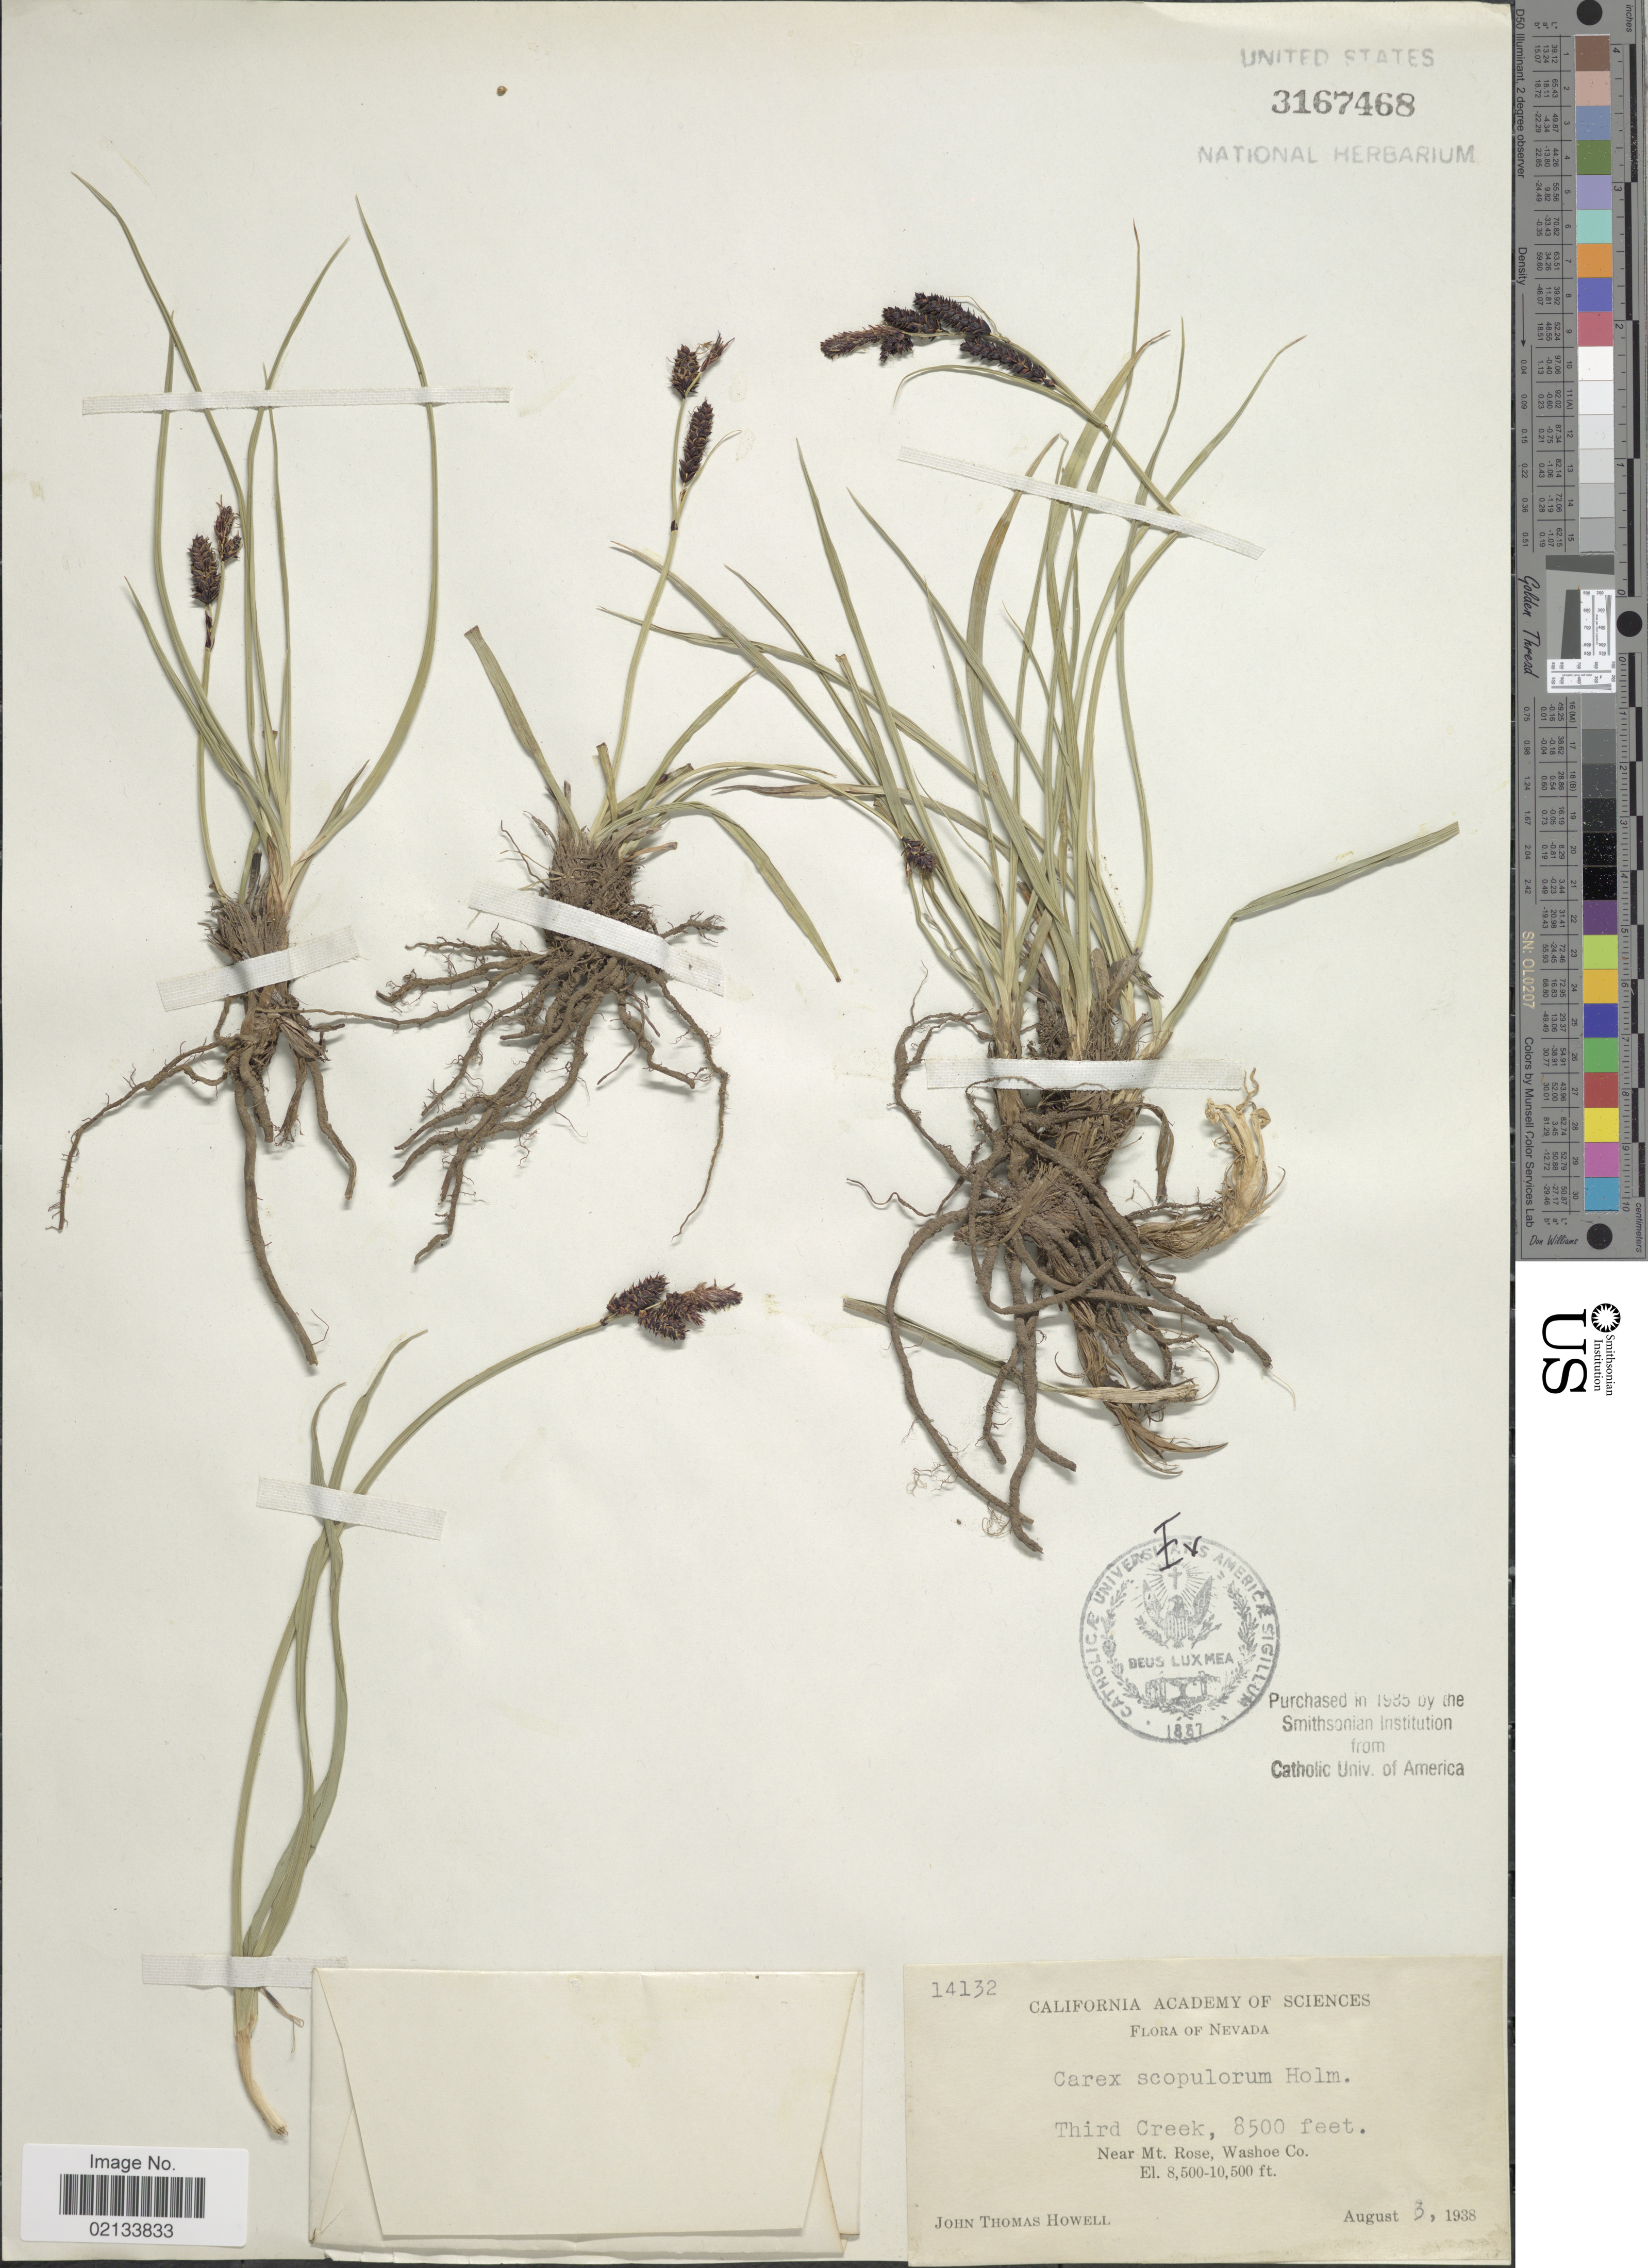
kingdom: Plantae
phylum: Tracheophyta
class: Liliopsida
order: Poales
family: Cyperaceae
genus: Carex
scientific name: Carex scopulorum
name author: Holm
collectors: J. T. Howell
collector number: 14132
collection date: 1938-08-03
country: United States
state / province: Nevada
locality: Third Creek, Near Mt. Rose, Washoe Co.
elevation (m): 2591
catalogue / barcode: US 3167468